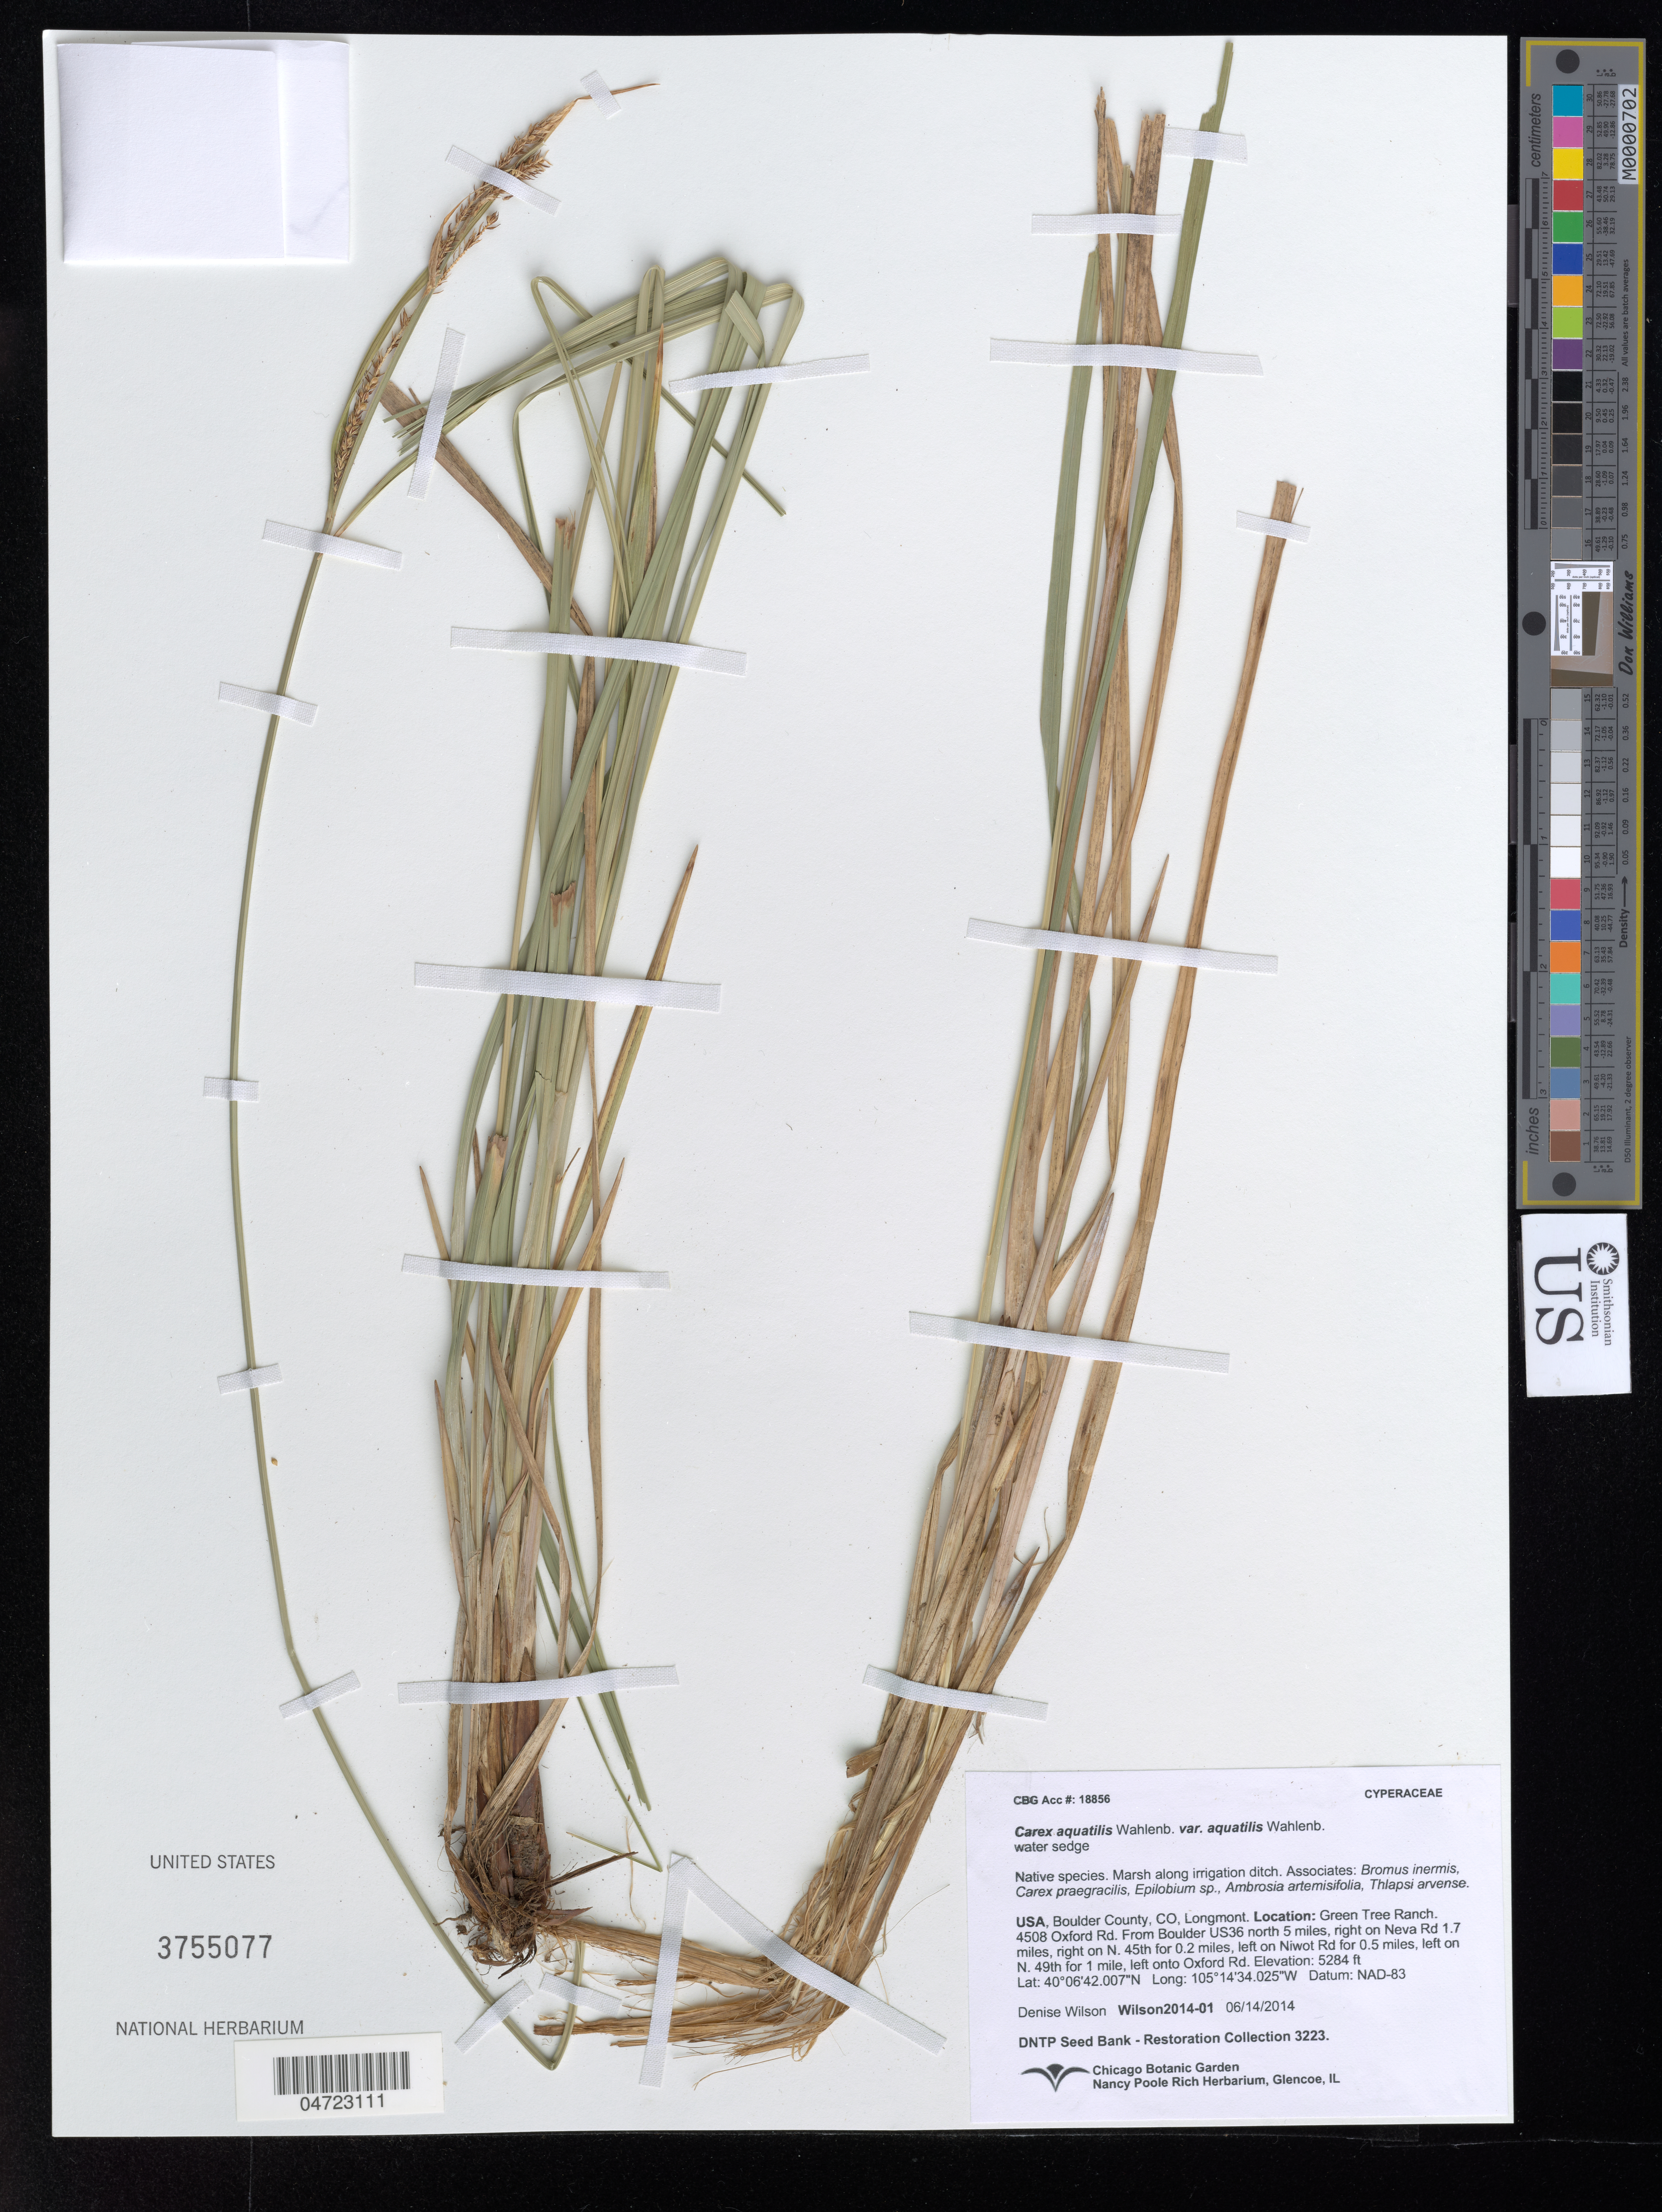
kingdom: Plantae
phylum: Tracheophyta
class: Liliopsida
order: Poales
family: Cyperaceae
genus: Carex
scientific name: Carex aquatilis var. aquatilis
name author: Wahlenb.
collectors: D. Wilson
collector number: Wilson2014-01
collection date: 2014-06-14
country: United States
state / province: Colorado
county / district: Boulder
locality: Boulder County, Longmont. Green Tree Ranch. 4508 Oxford Rd. From Boulder US36 north 5 miles, right on Neva Rd 1.7 miles, right on N. 45th for 0.2 miles, left on Niwot Rd for 0.5 miles, left on N. 49th for 1 mile, left onto Oxford Rd.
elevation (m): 1611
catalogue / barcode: US 3755077